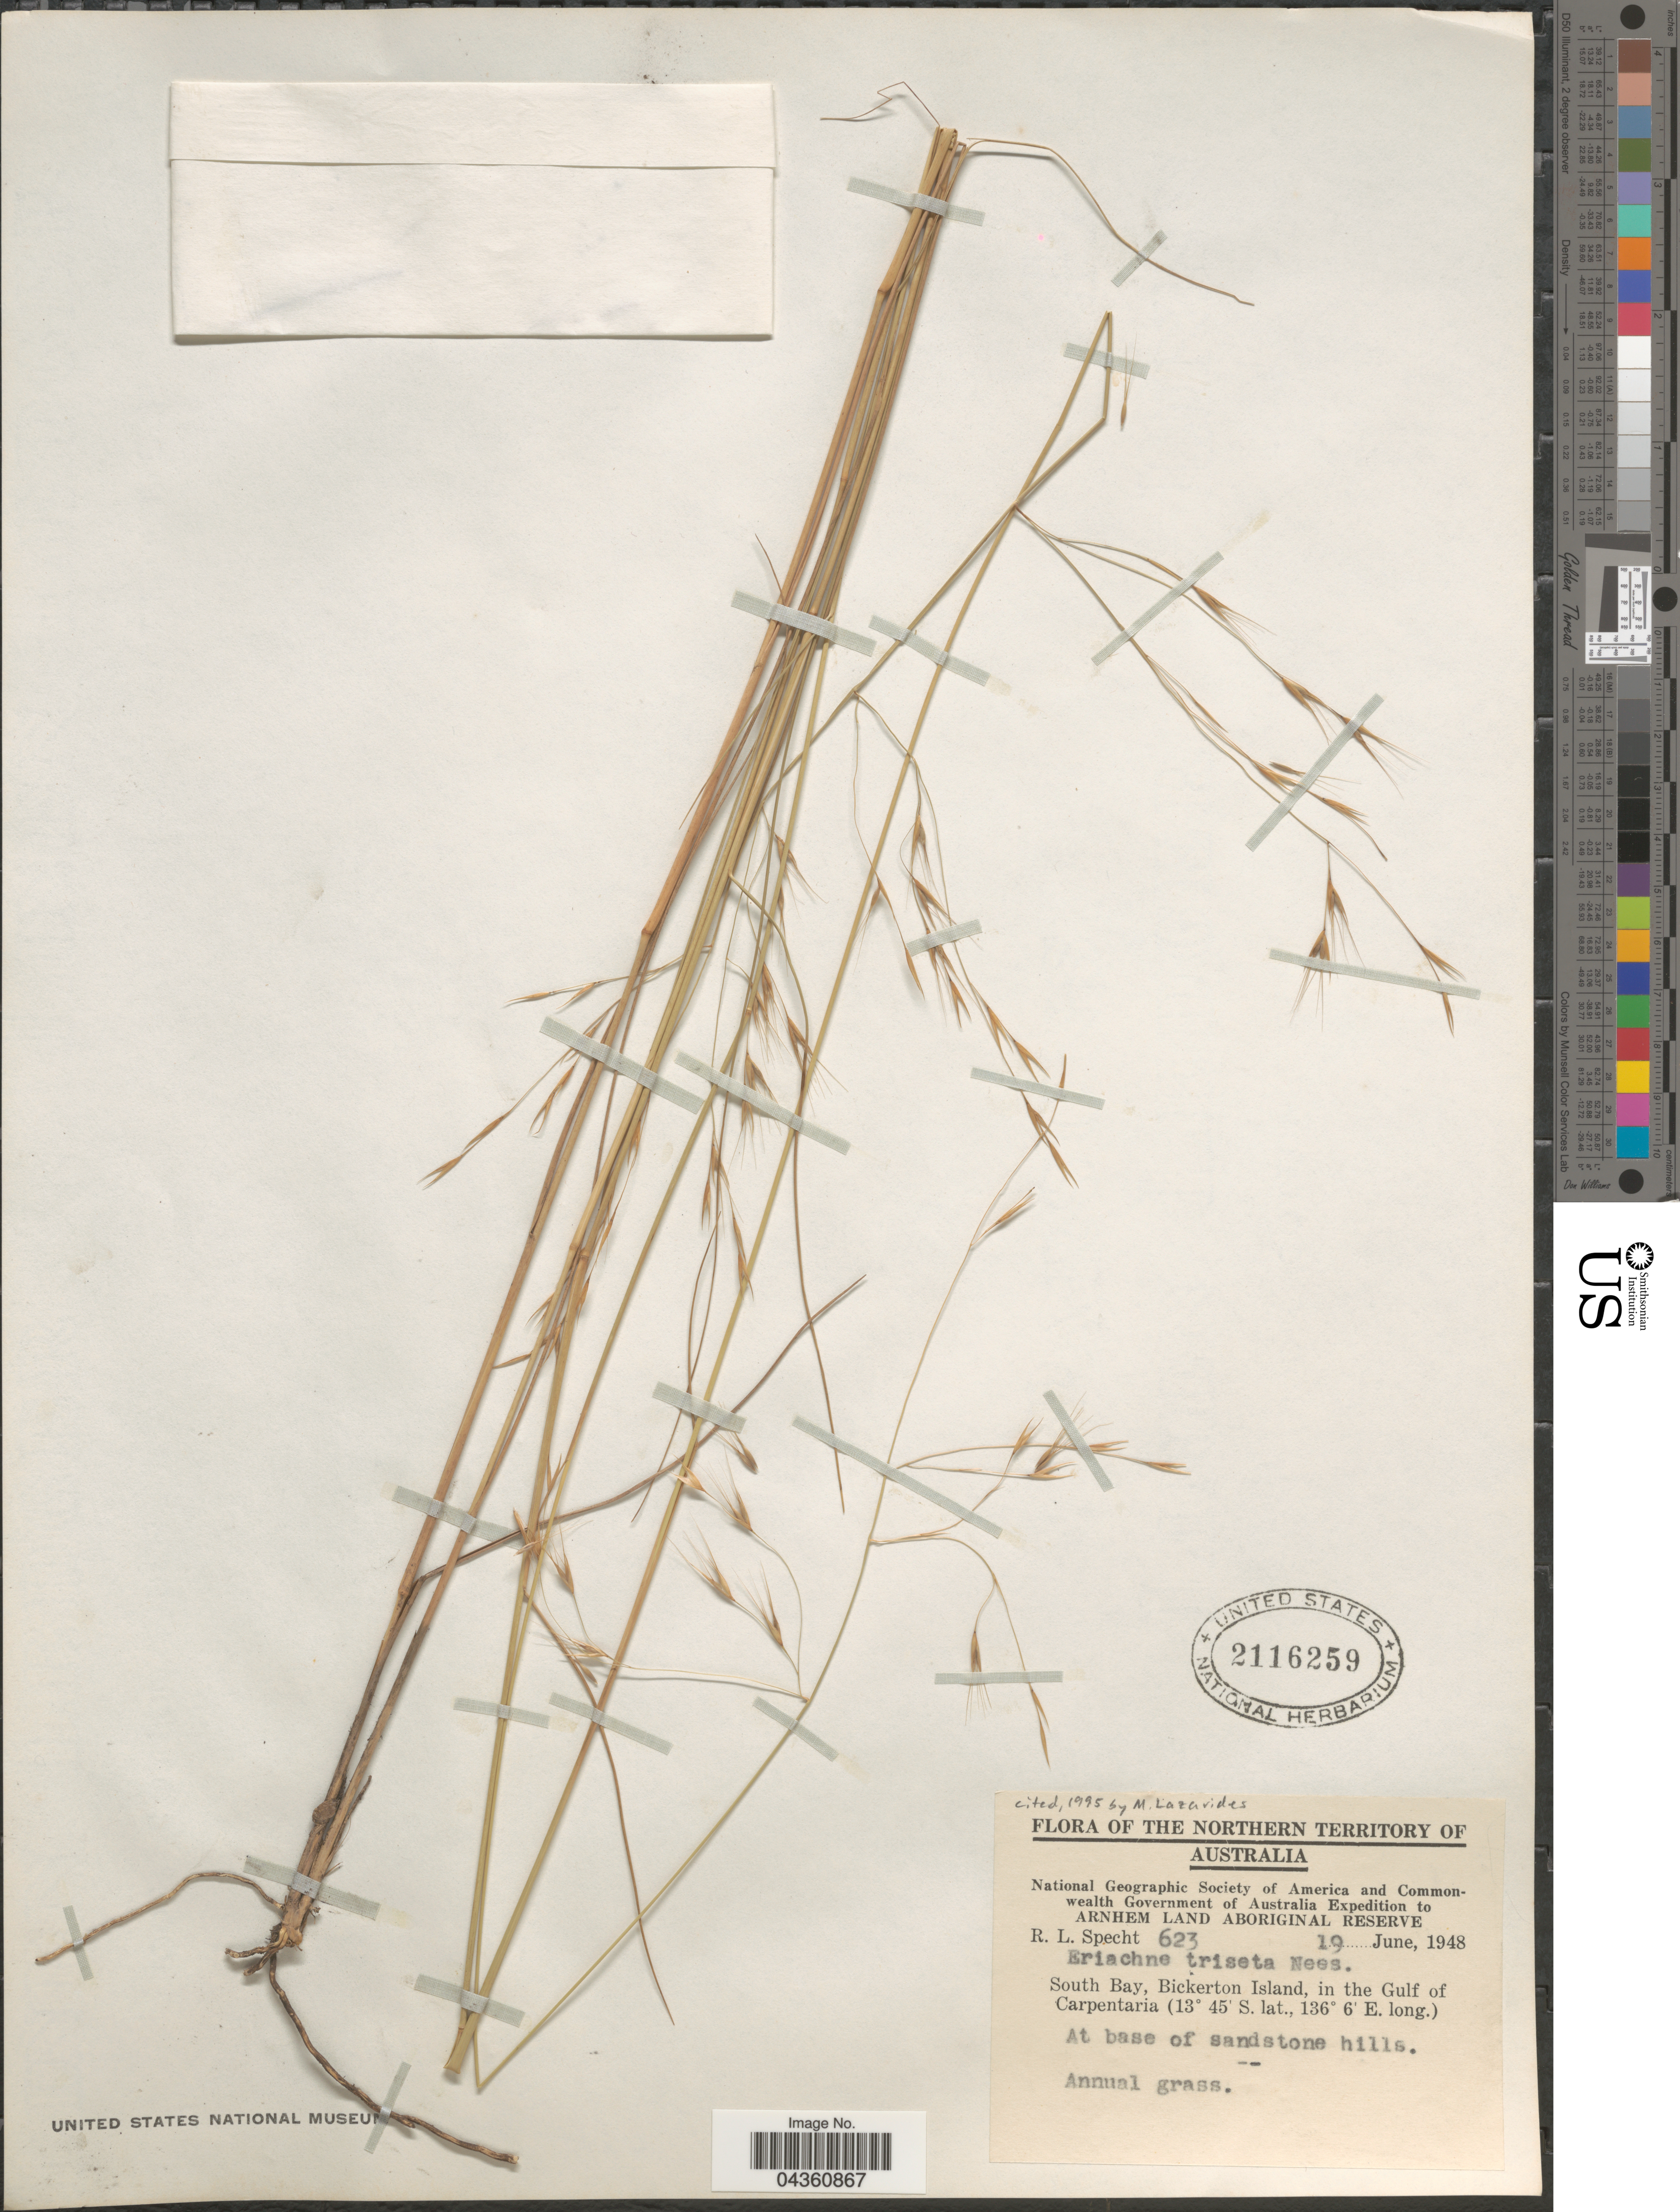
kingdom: Plantae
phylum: Tracheophyta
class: Liliopsida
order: Poales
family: Poaceae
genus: Eriachne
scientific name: Eriachne triseta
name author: Nees ex Steud.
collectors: R. L. Specht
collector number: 623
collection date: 1948-06-19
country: Australia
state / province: Northern Territory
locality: National Geographic Society of America and Commonwealth Government of Australia Expedition to Arnhem Land Aboriginal Reserve. South Bay, Bickerton Island, in the Gulf of Carpentaria. At base of sandstone hills.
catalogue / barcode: US 2116259